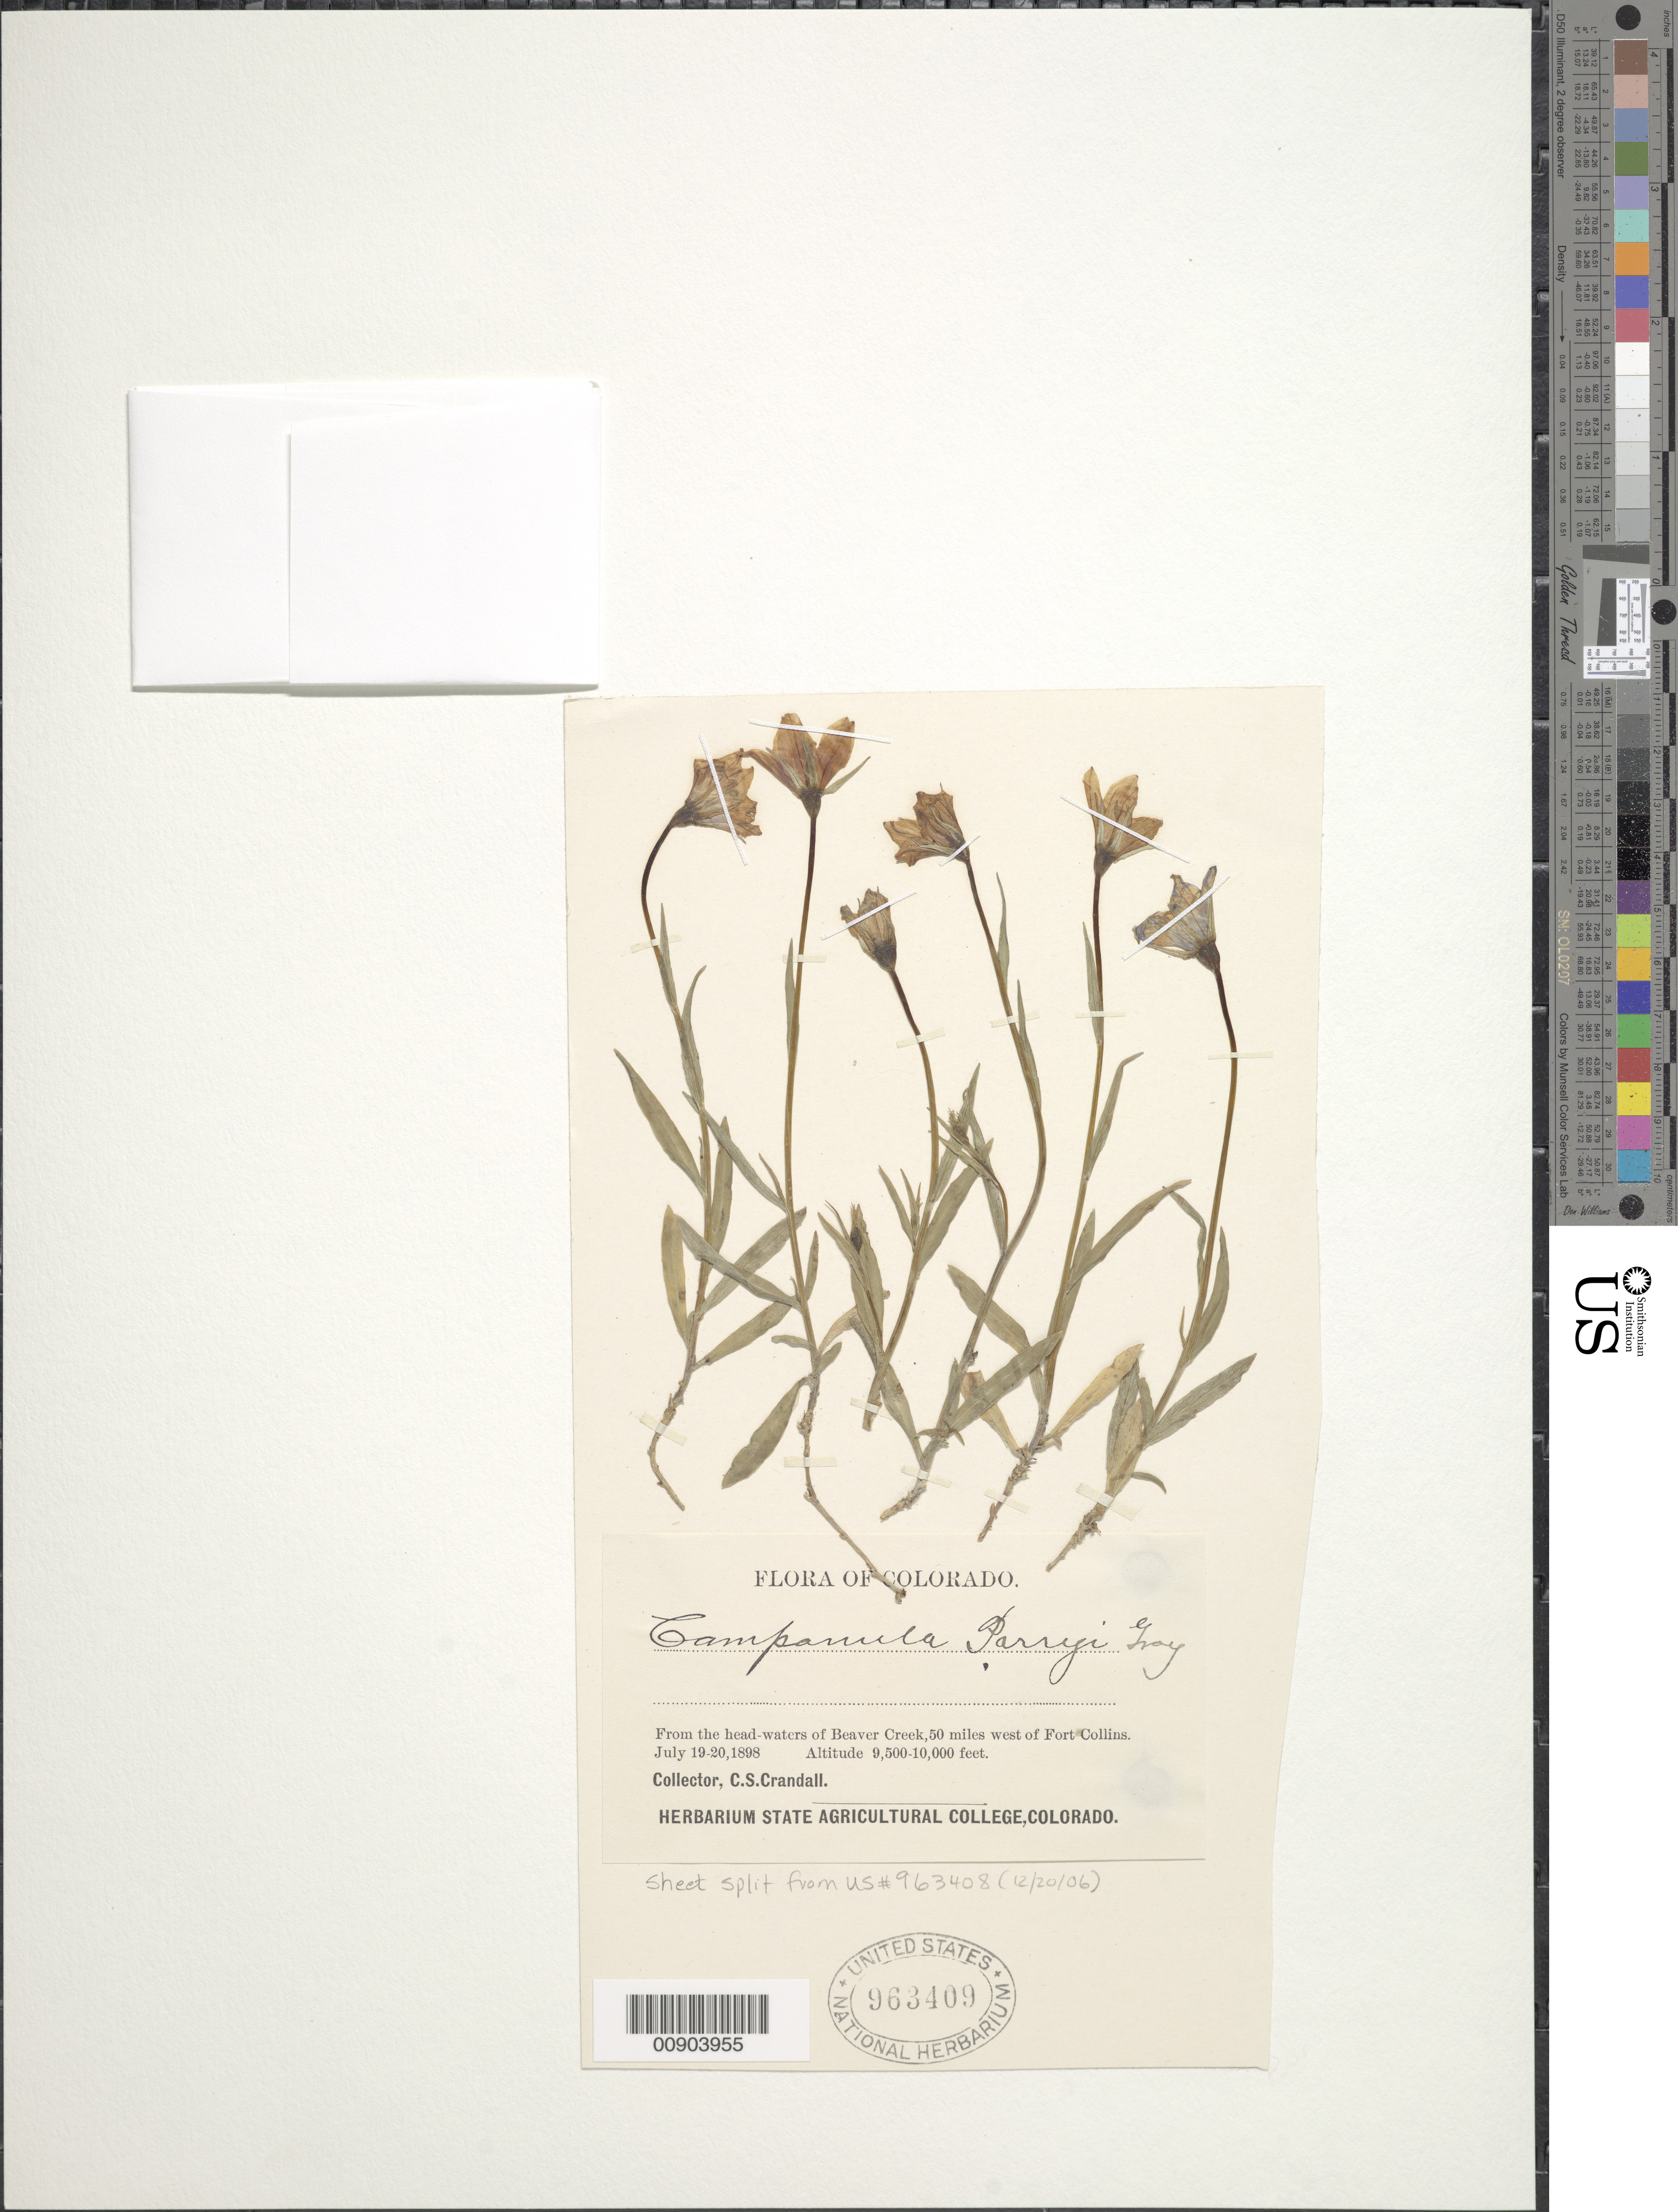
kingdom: Plantae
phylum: Tracheophyta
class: Magnoliopsida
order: Asterales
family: Campanulaceae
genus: Campanula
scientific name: Campanula parryi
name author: A. Gray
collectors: C. Crandall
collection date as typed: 19 - 20 Jul 1898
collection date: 1898-07-19/1898-07-20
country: United States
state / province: Colorado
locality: Headwaters of Beaver Creek, 50 miles west of Fort Collins.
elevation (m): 2896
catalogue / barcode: US 963409